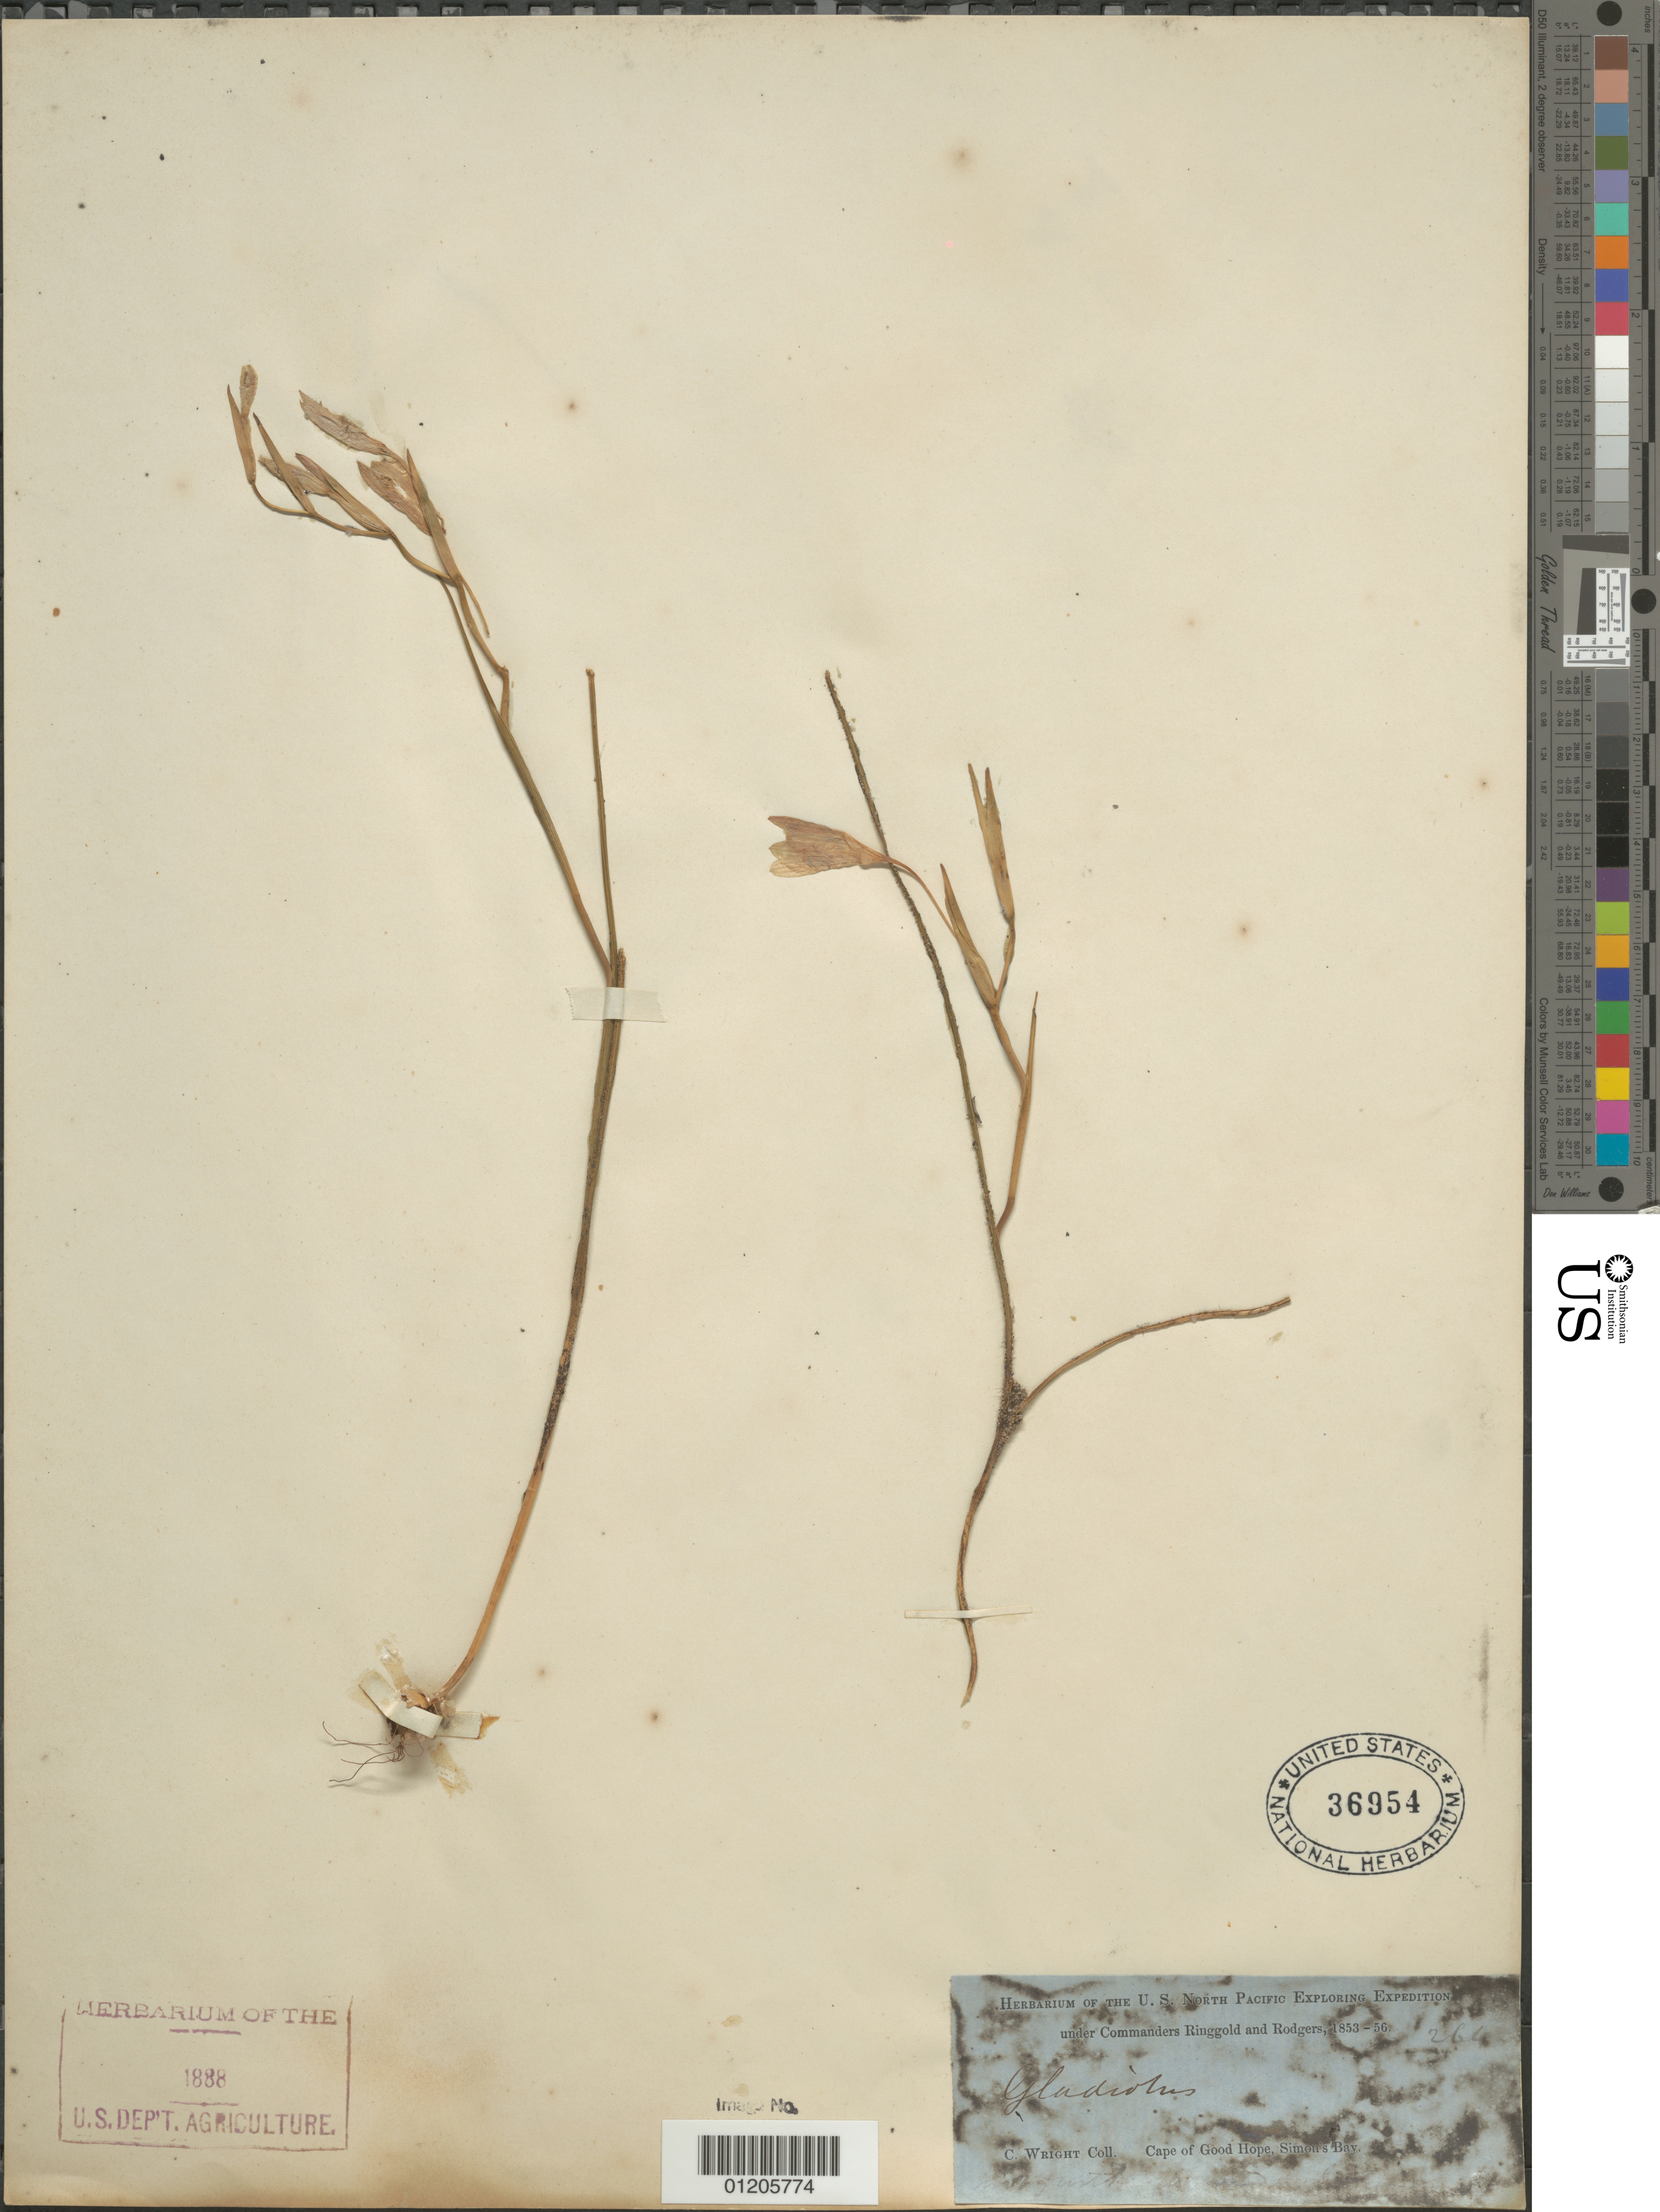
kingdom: Plantae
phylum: Tracheophyta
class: Liliopsida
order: Asparagales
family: Iridaceae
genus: Gladiolus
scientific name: Gladiolus sp.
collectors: C. Wright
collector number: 264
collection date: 1853/1856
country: South Africa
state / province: Western Cape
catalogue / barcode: US 36954